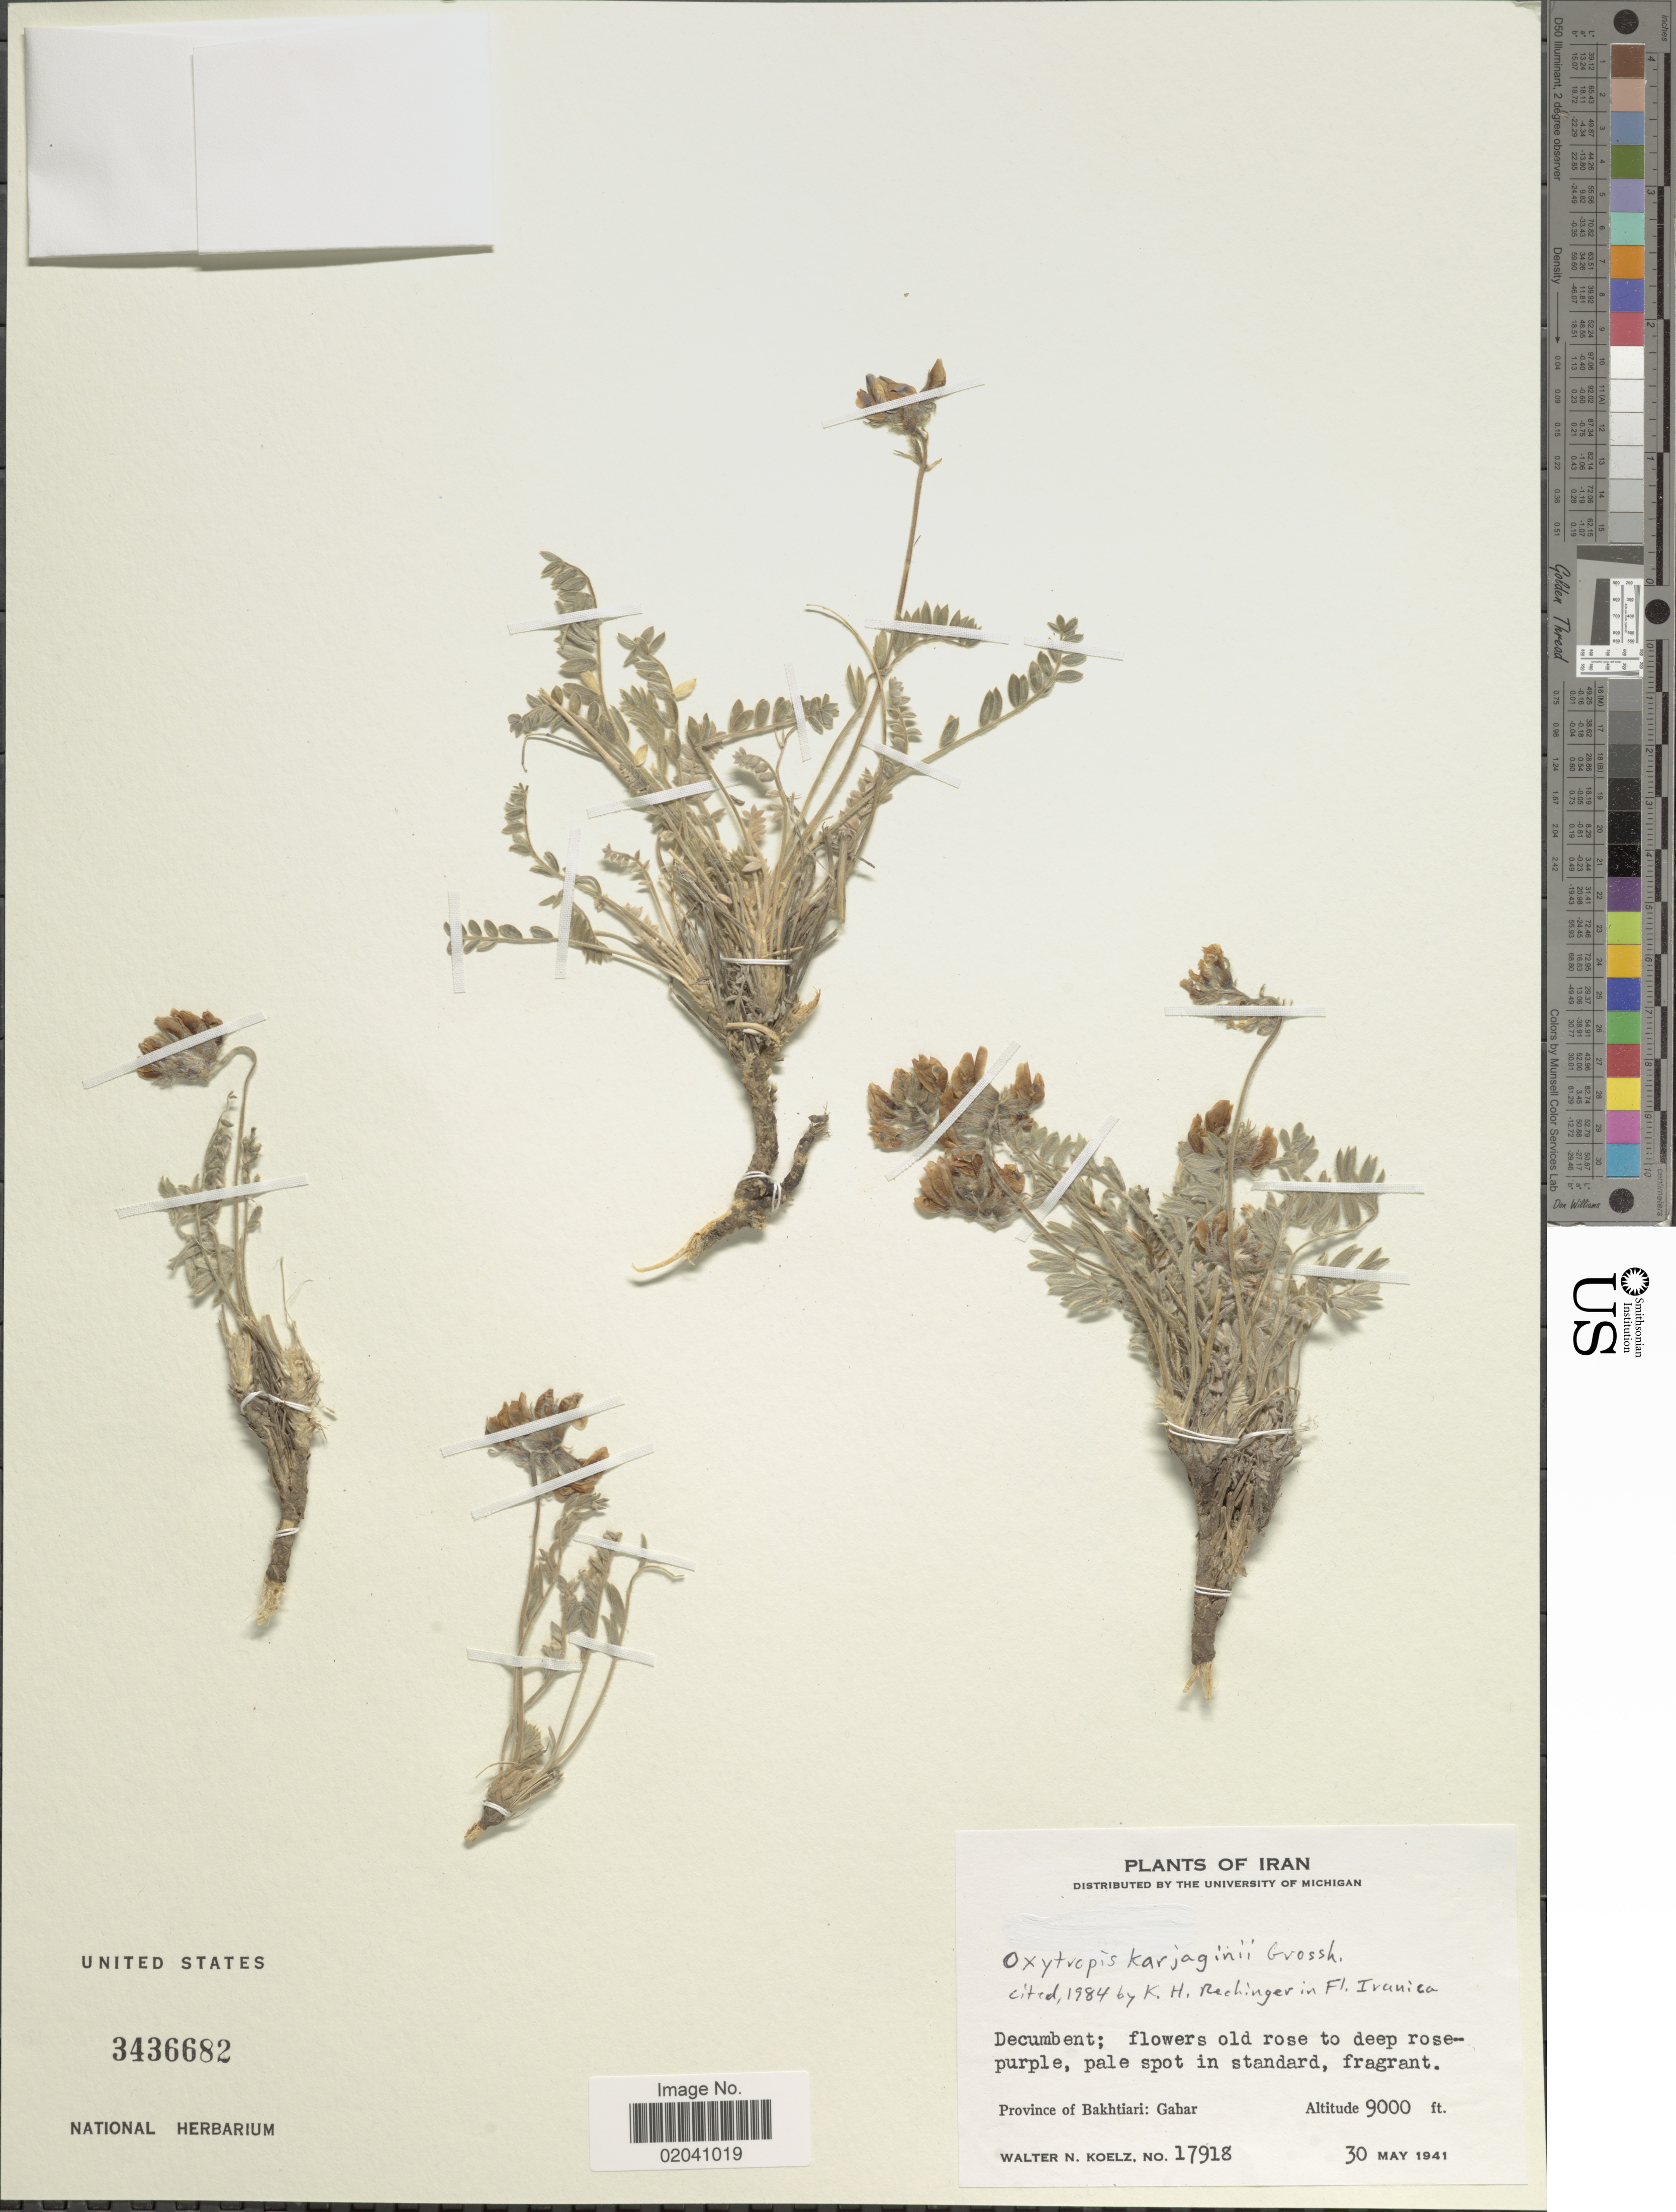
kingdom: Plantae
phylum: Tracheophyta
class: Magnoliopsida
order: Fabales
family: Fabaceae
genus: Oxytropis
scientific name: Oxytropis karjaginii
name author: Grossh.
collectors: W. N. Koelz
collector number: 17918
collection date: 1941-05-30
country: Iran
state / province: Chahar Mahaal and Bakhtiari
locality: Province of Bakhtiari: Gahar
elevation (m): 2743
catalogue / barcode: US 3436682